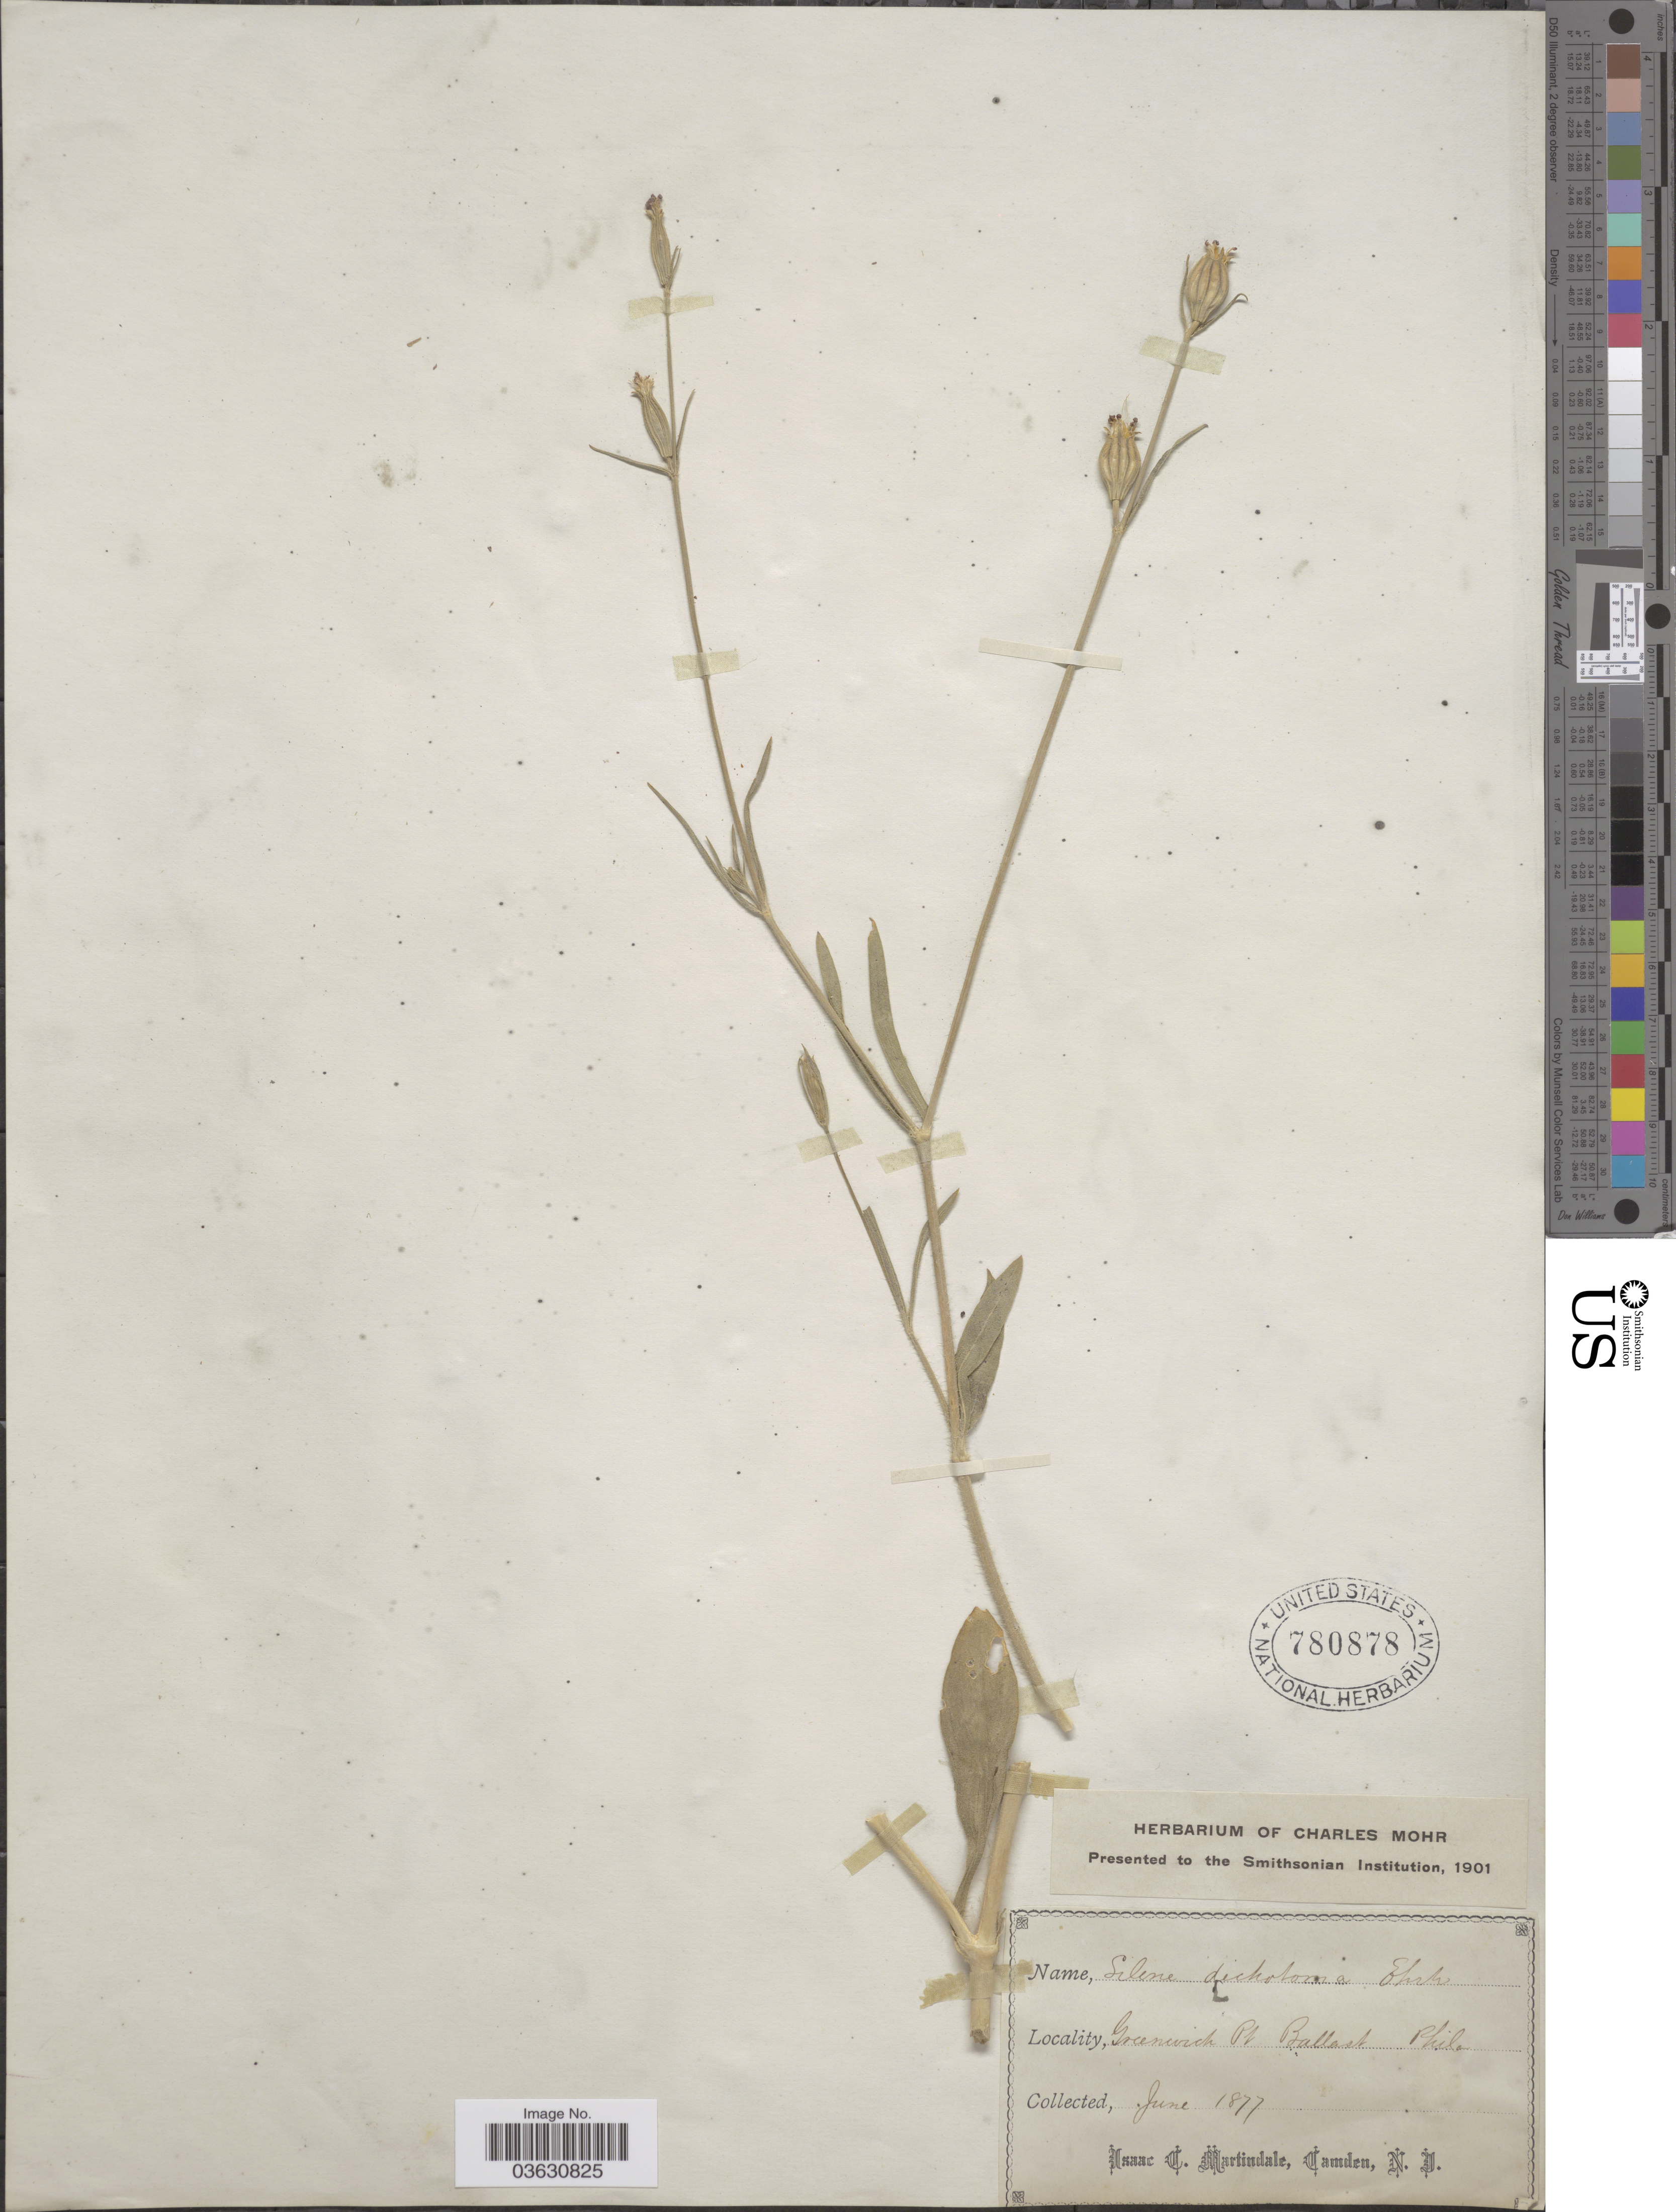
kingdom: Plantae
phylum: Tracheophyta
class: Magnoliopsida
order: Caryophyllales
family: Caryophyllaceae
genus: Silene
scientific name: Silene dichotoma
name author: Ehrh.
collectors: I. C. Martindale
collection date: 1877-06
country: United States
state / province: New Jersey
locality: Greenwich Pt. Ballast, Phila.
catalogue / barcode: US 780878